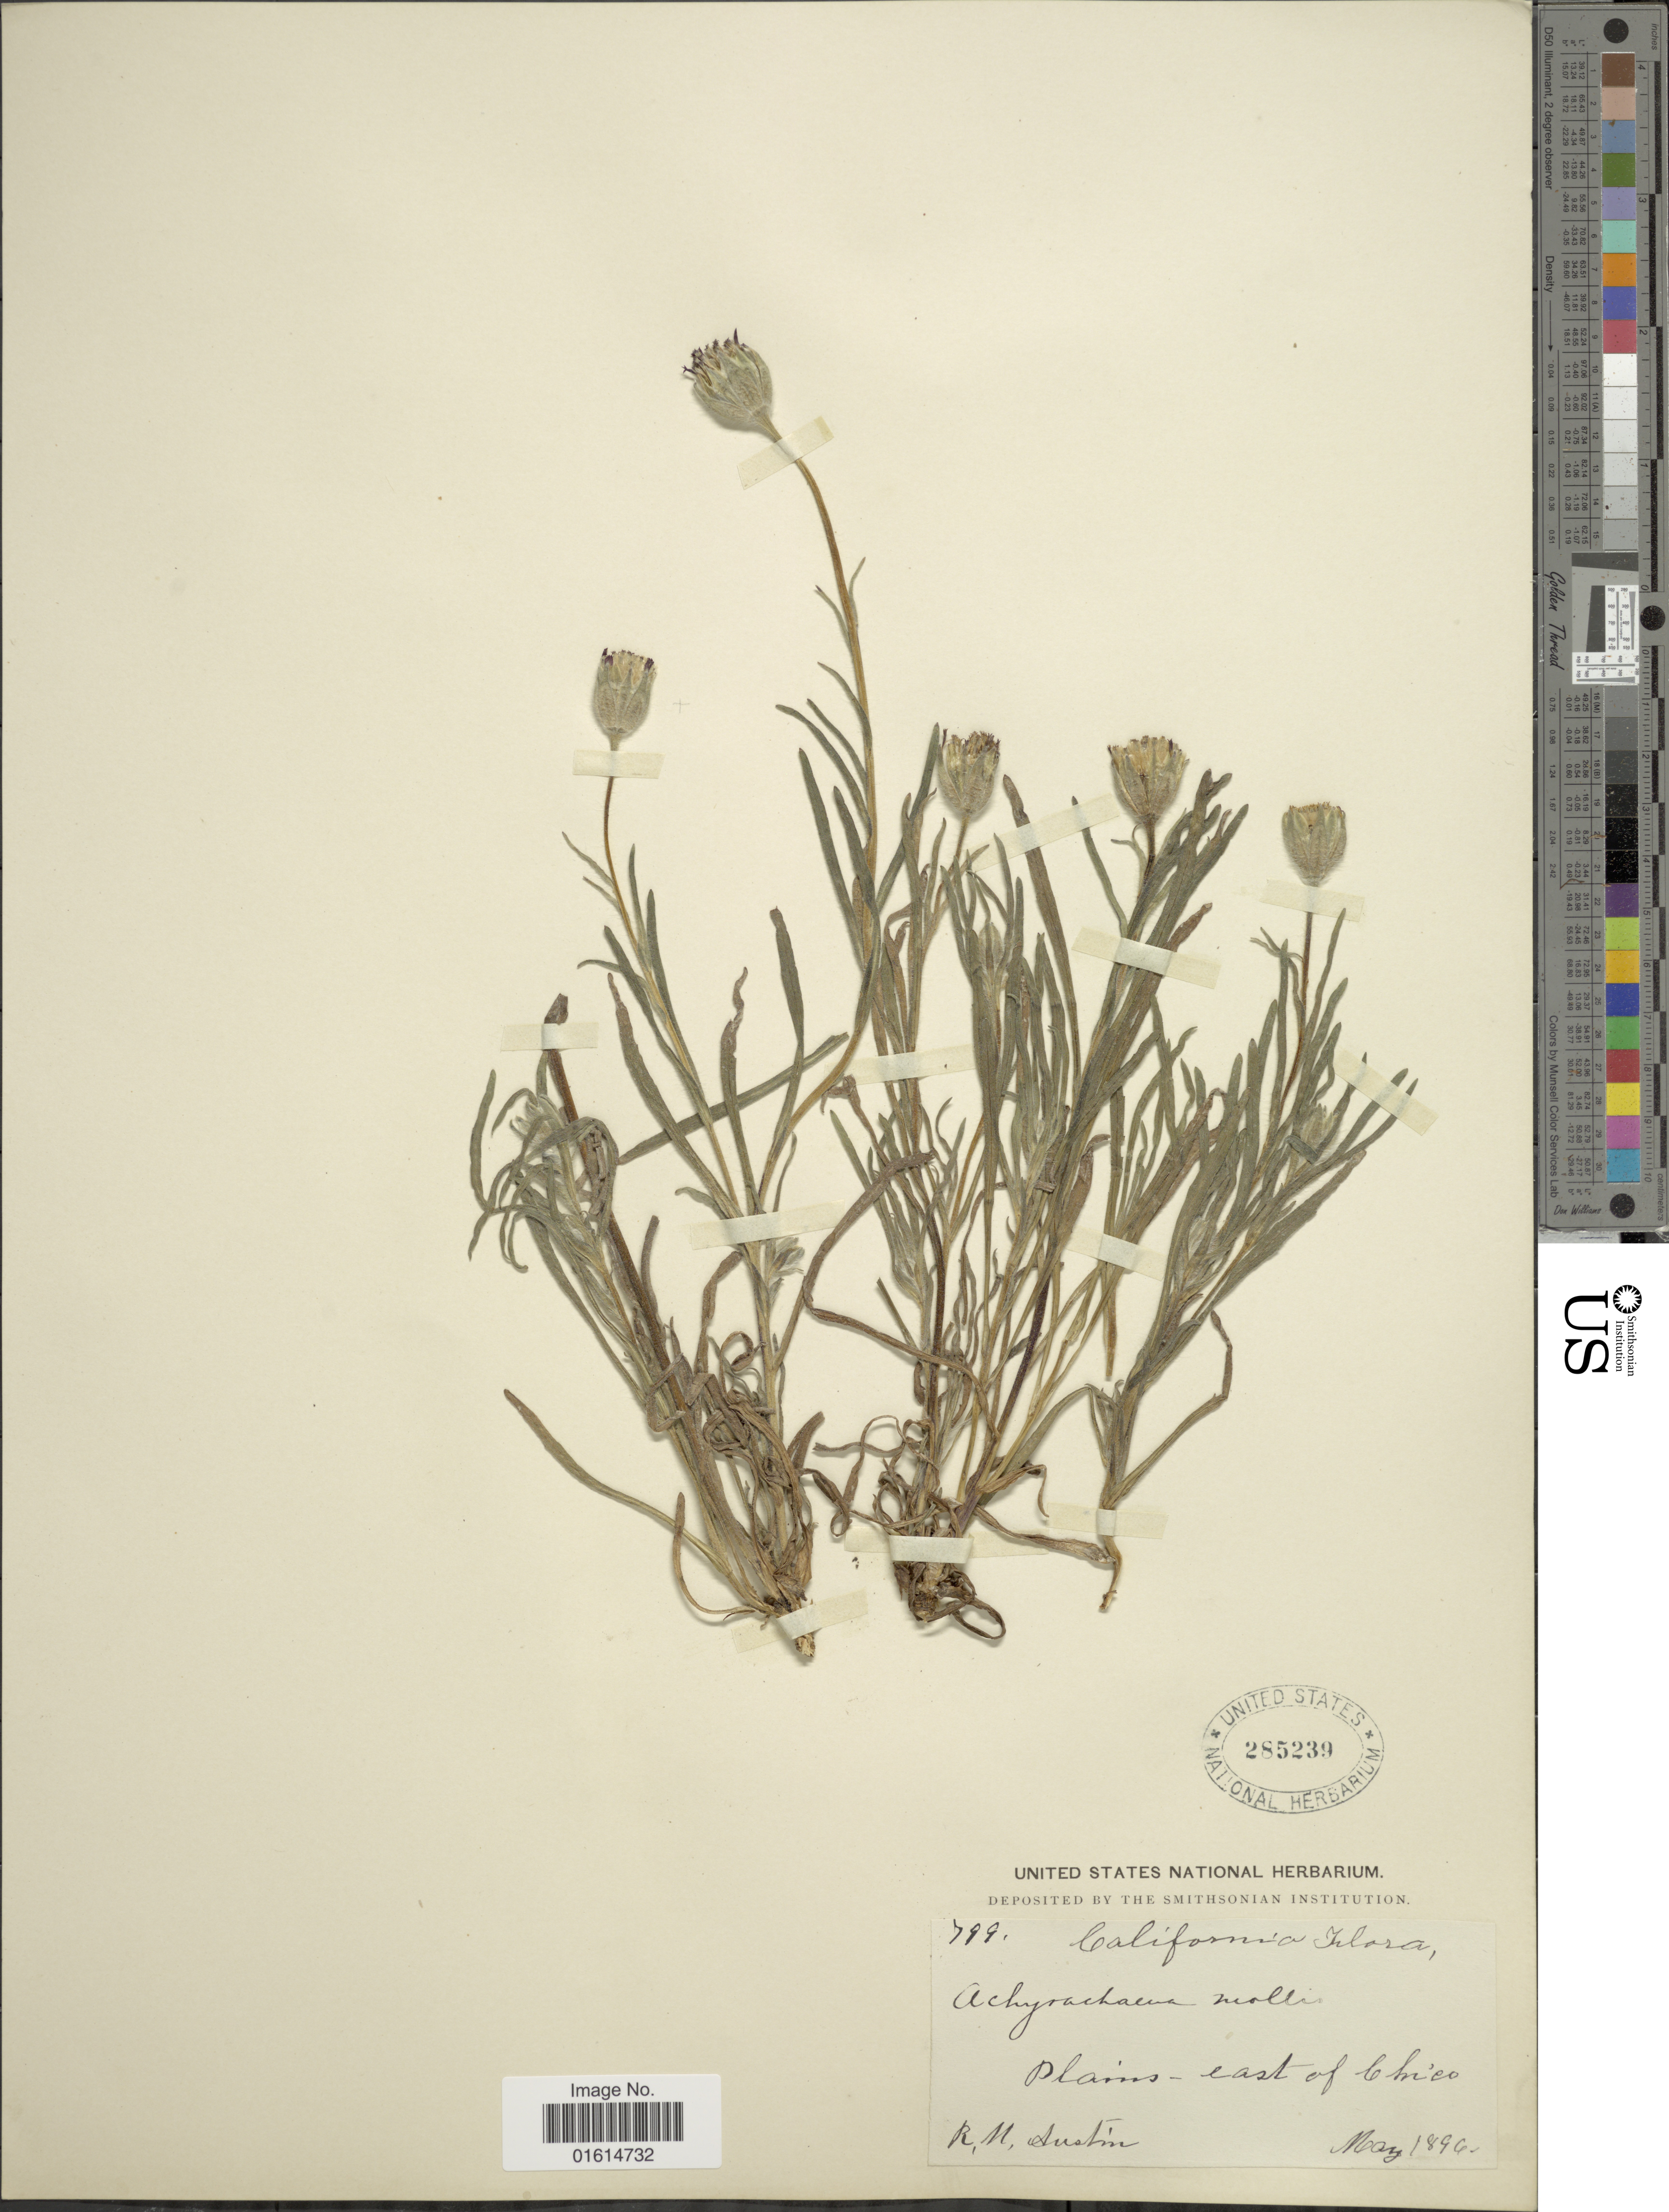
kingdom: Plantae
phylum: Tracheophyta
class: Magnoliopsida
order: Asterales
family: Asteraceae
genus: Achyrachaena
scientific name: Achyrachaena mollis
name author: Schauer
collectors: R. Austin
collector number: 799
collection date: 1896-05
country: United States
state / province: California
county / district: Butte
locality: Plains-east of Chico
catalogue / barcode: US 285239